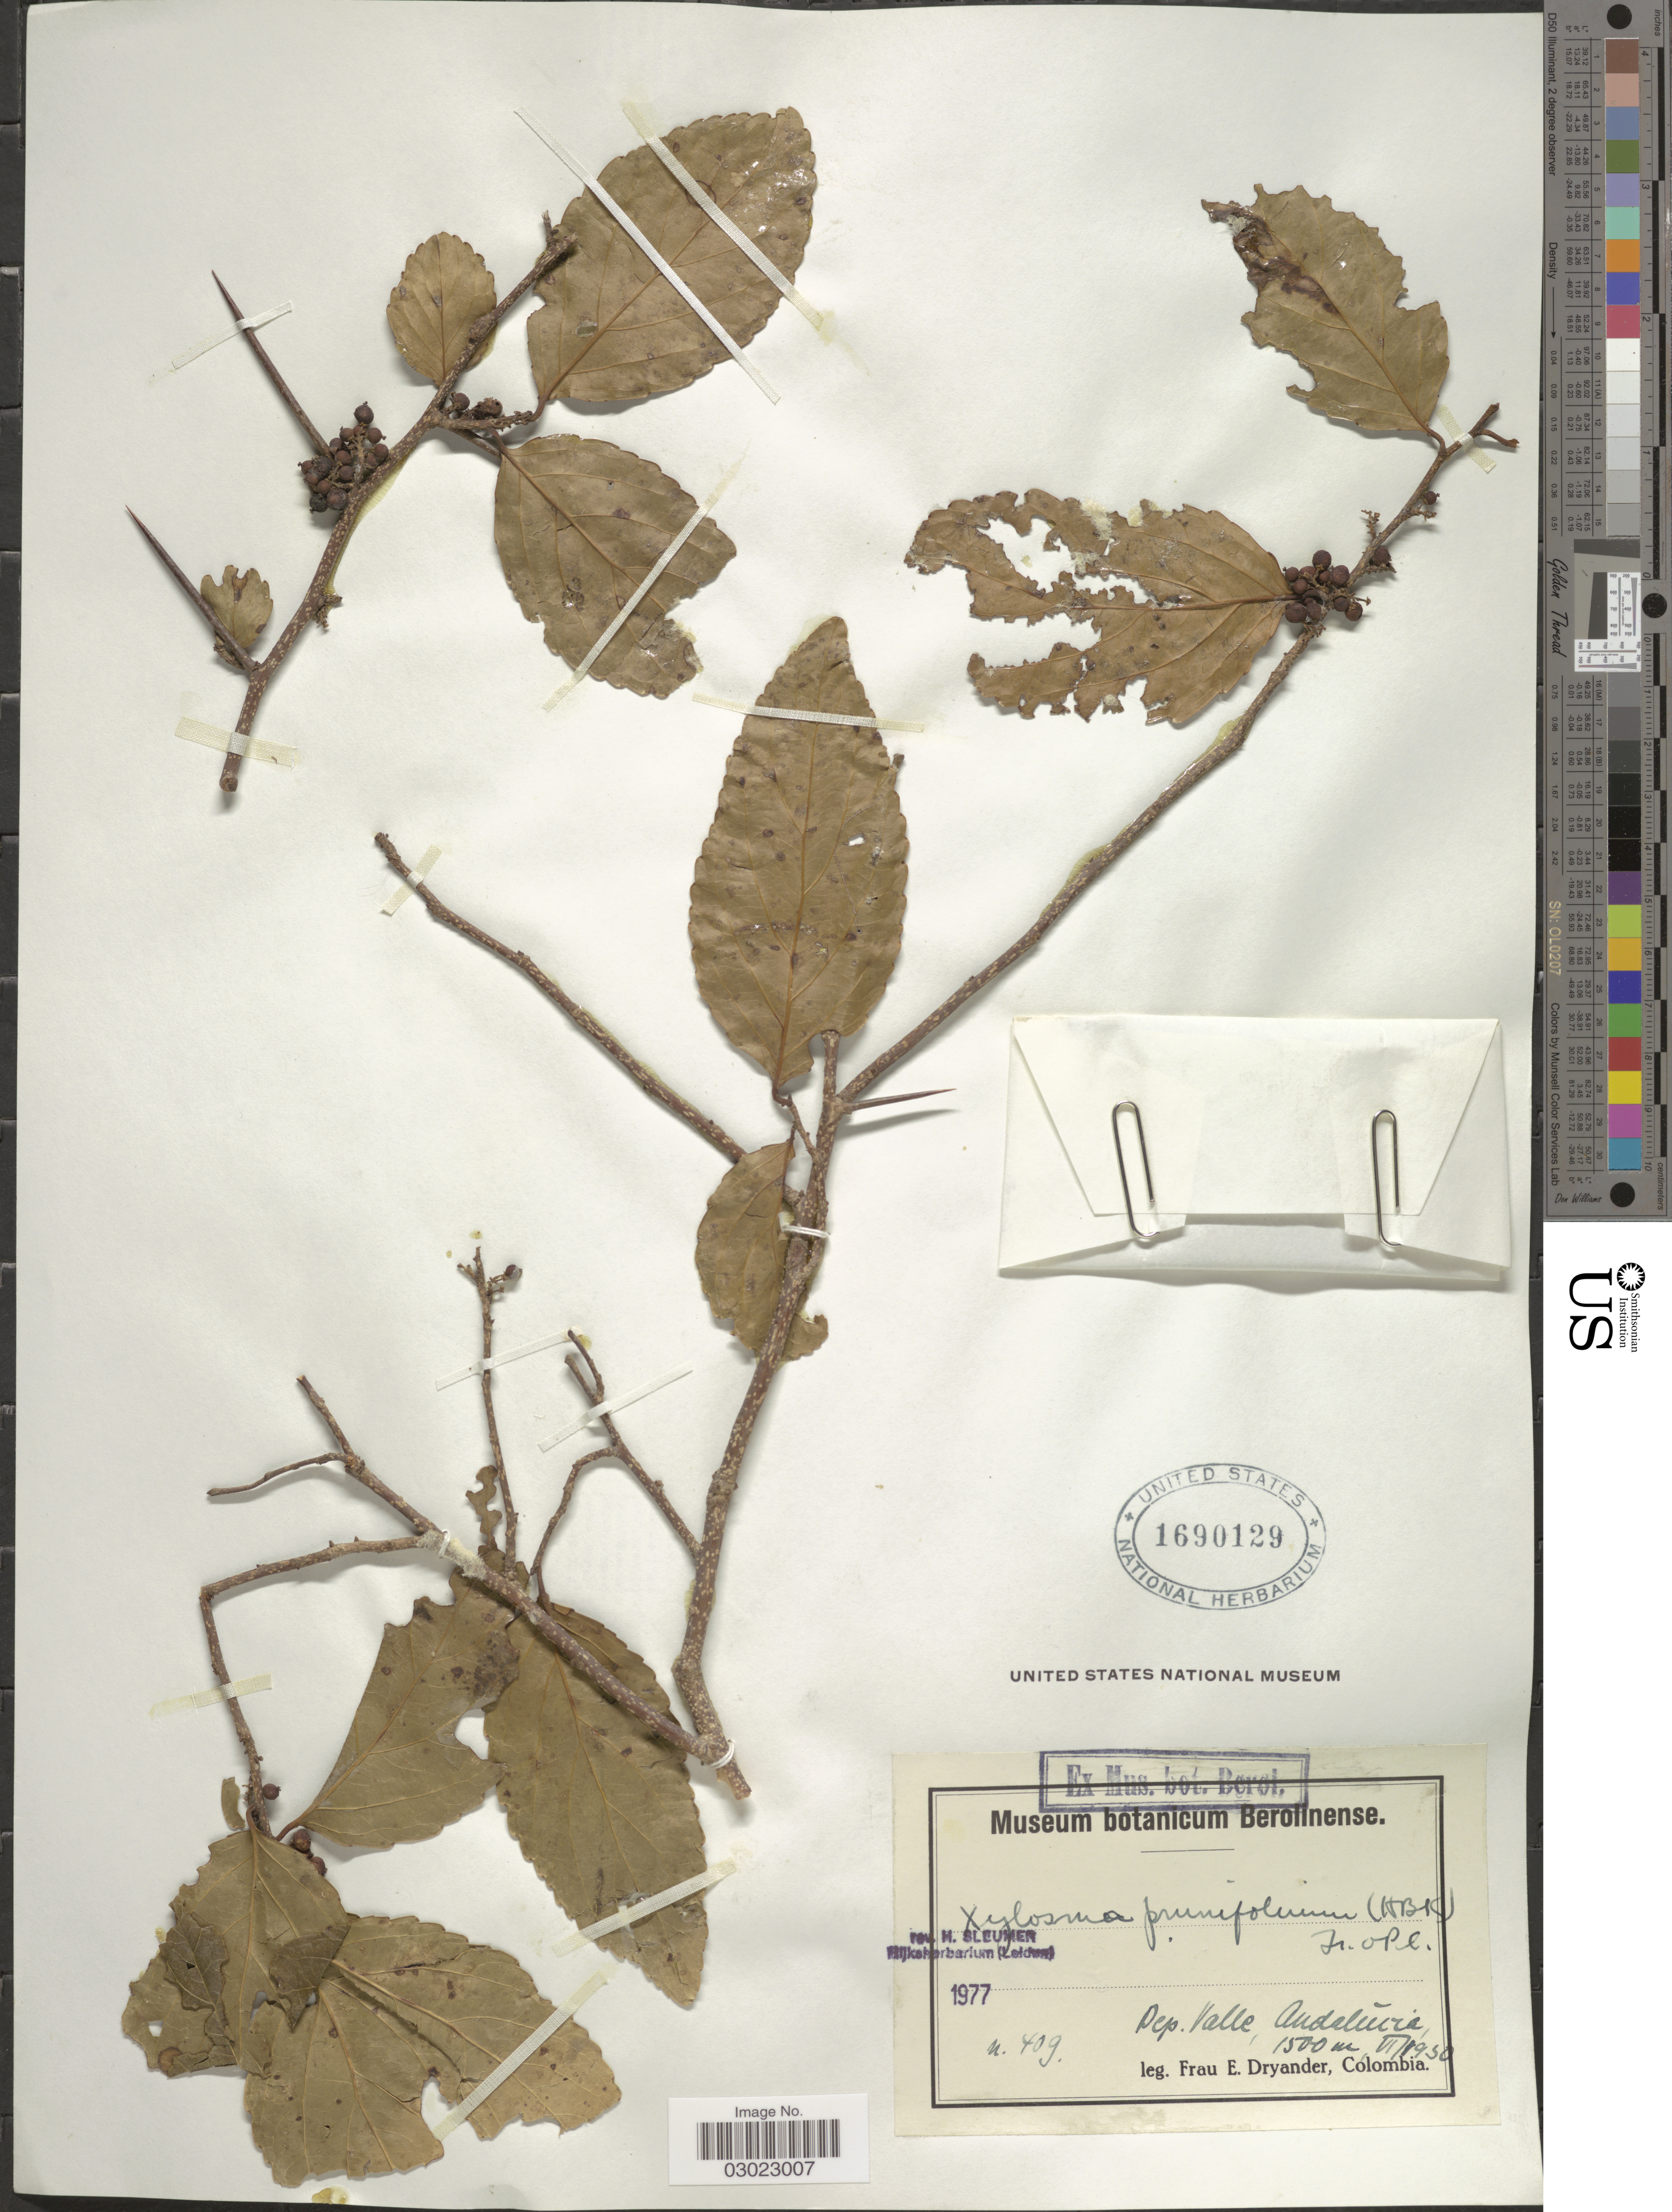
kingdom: Plantae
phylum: Tracheophyta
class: Magnoliopsida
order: Malpighiales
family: Salicaceae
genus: Xylosma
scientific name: Xylosma prunifolia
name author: (Kunth) Triana & Planch.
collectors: F. Dryander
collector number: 409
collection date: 1977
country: Colombia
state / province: Valle del Cauca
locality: Dep. Valle, Andalucia.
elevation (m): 1500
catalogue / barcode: US 1690129